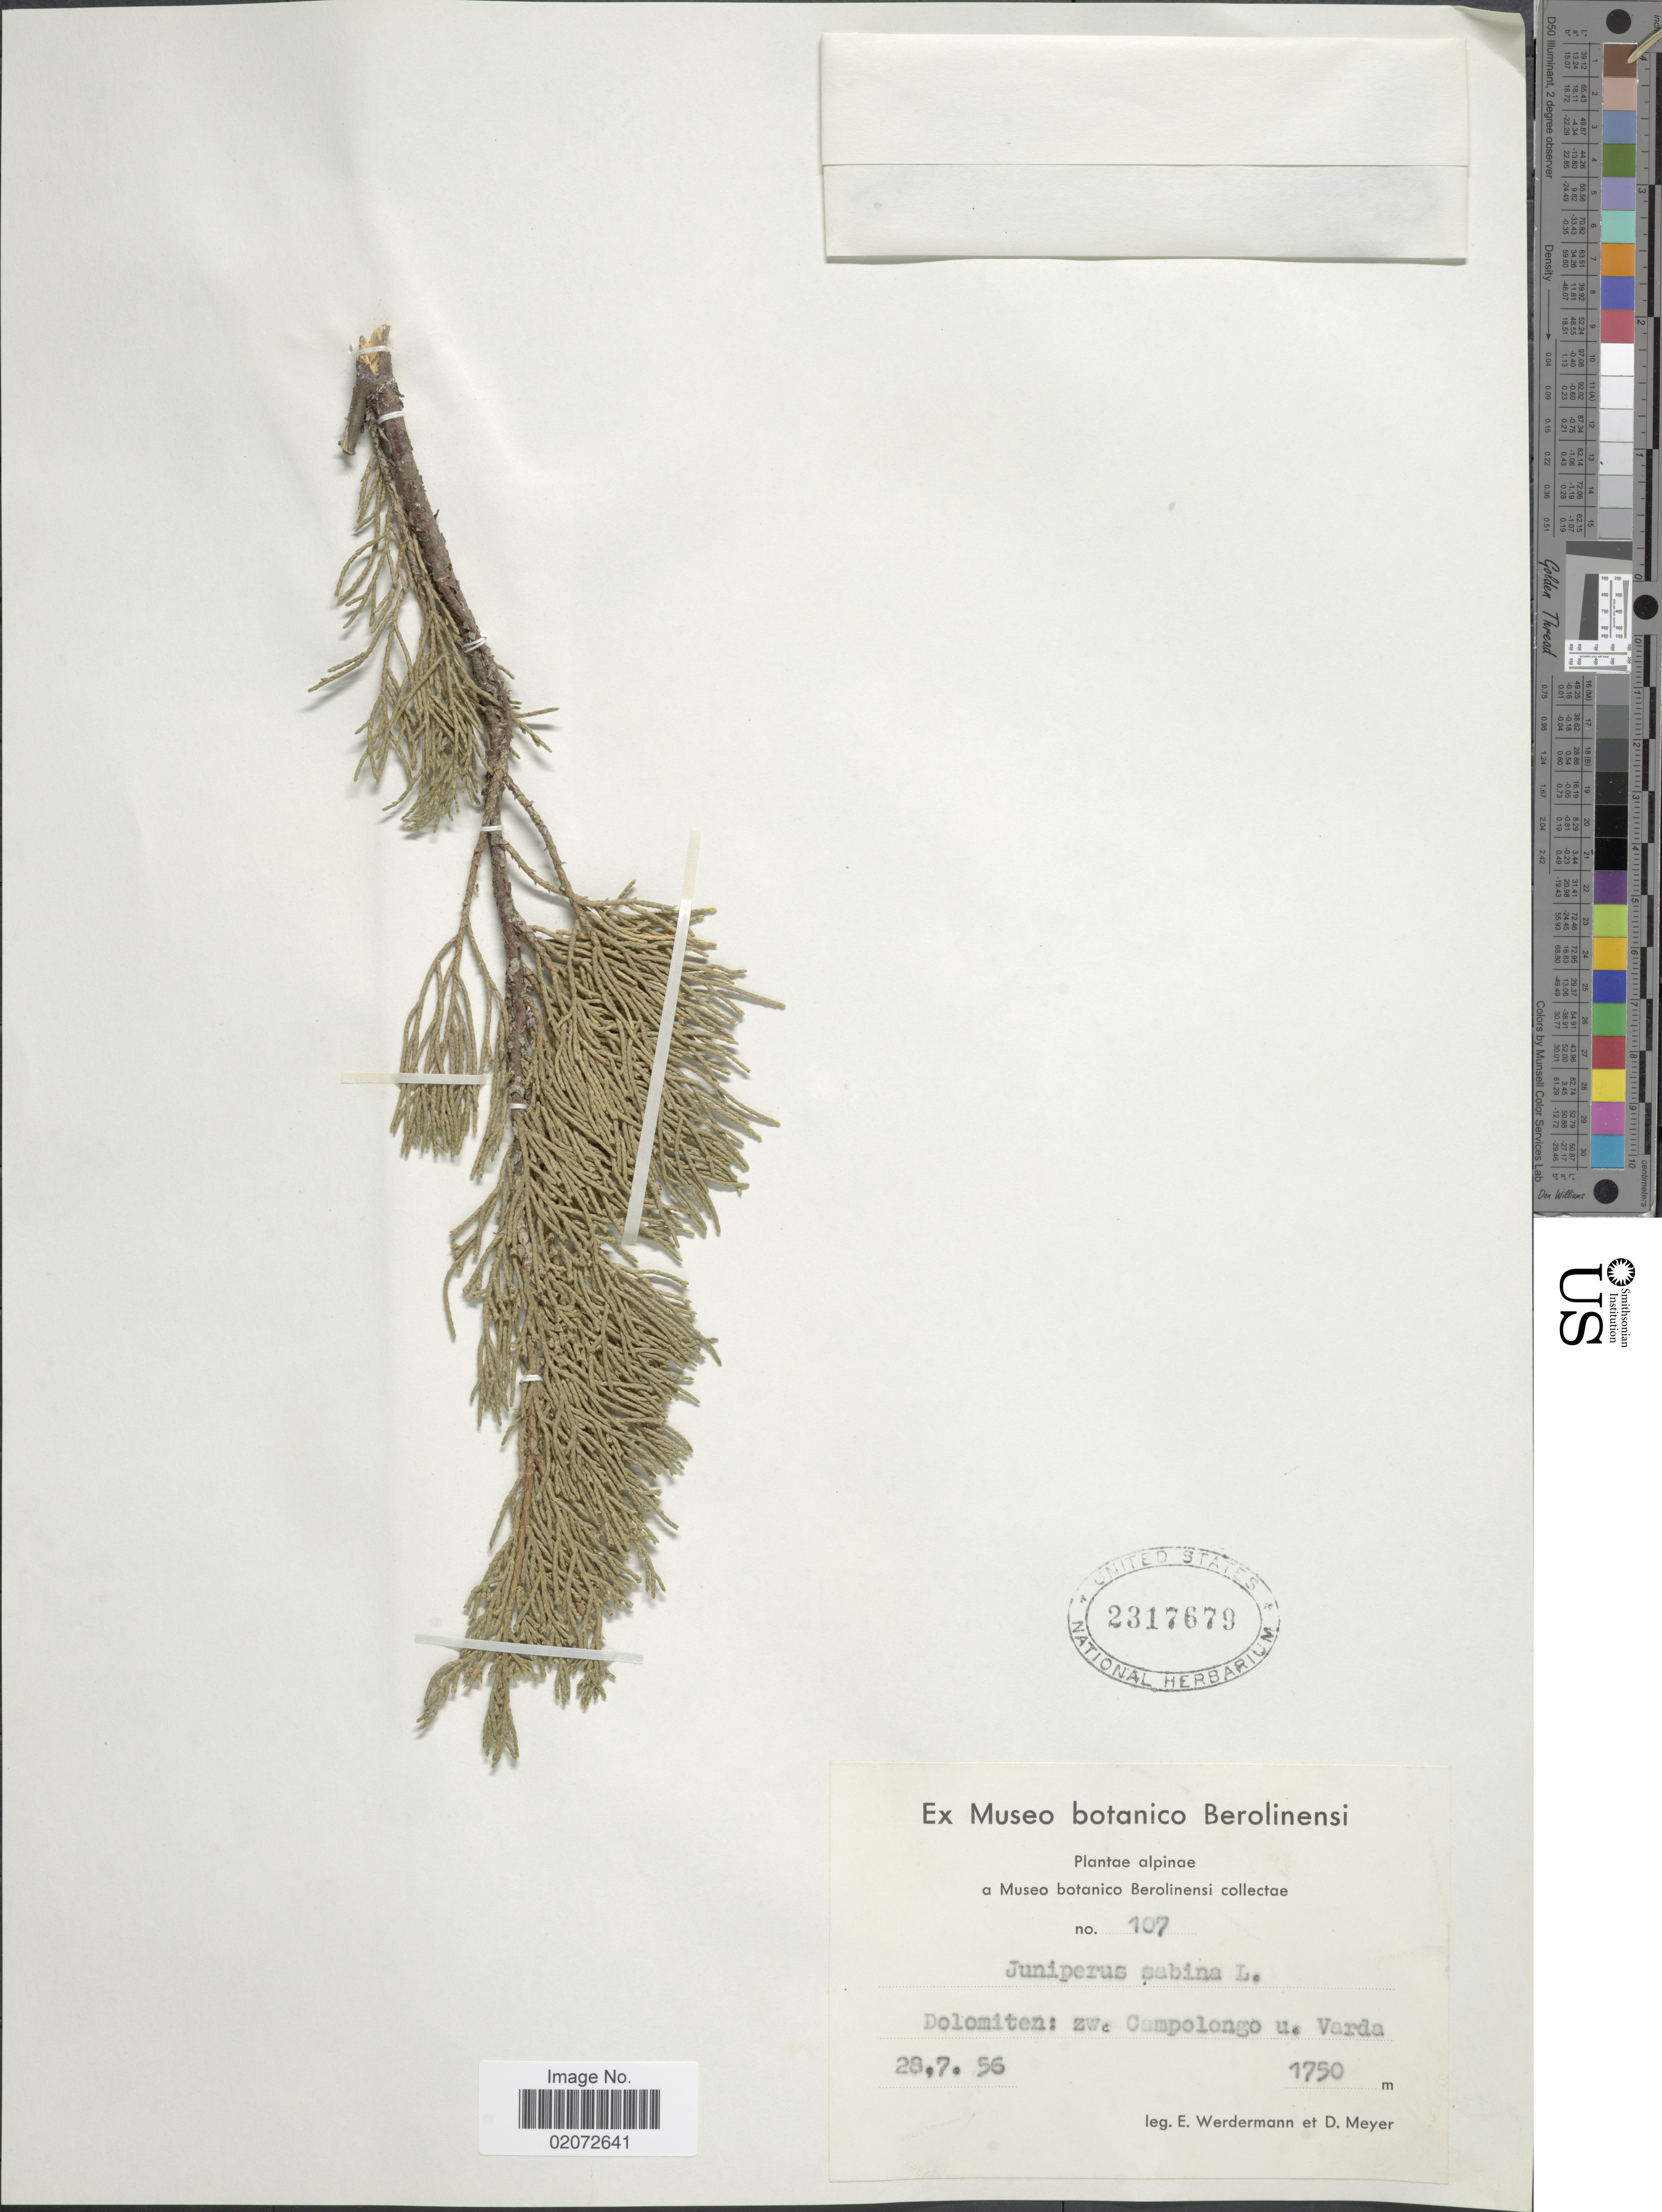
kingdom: Plantae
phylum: Tracheophyta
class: Pinopsida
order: Pinales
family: Cupressaceae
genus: Juniperus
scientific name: Juniperus sabina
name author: L.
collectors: E. Werdermann & D. Meyer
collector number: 107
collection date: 1956-07-28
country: Italy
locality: Alpinae, Dolomiten: zw. Campolongo u. Varda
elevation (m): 1750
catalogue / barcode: US 2317679